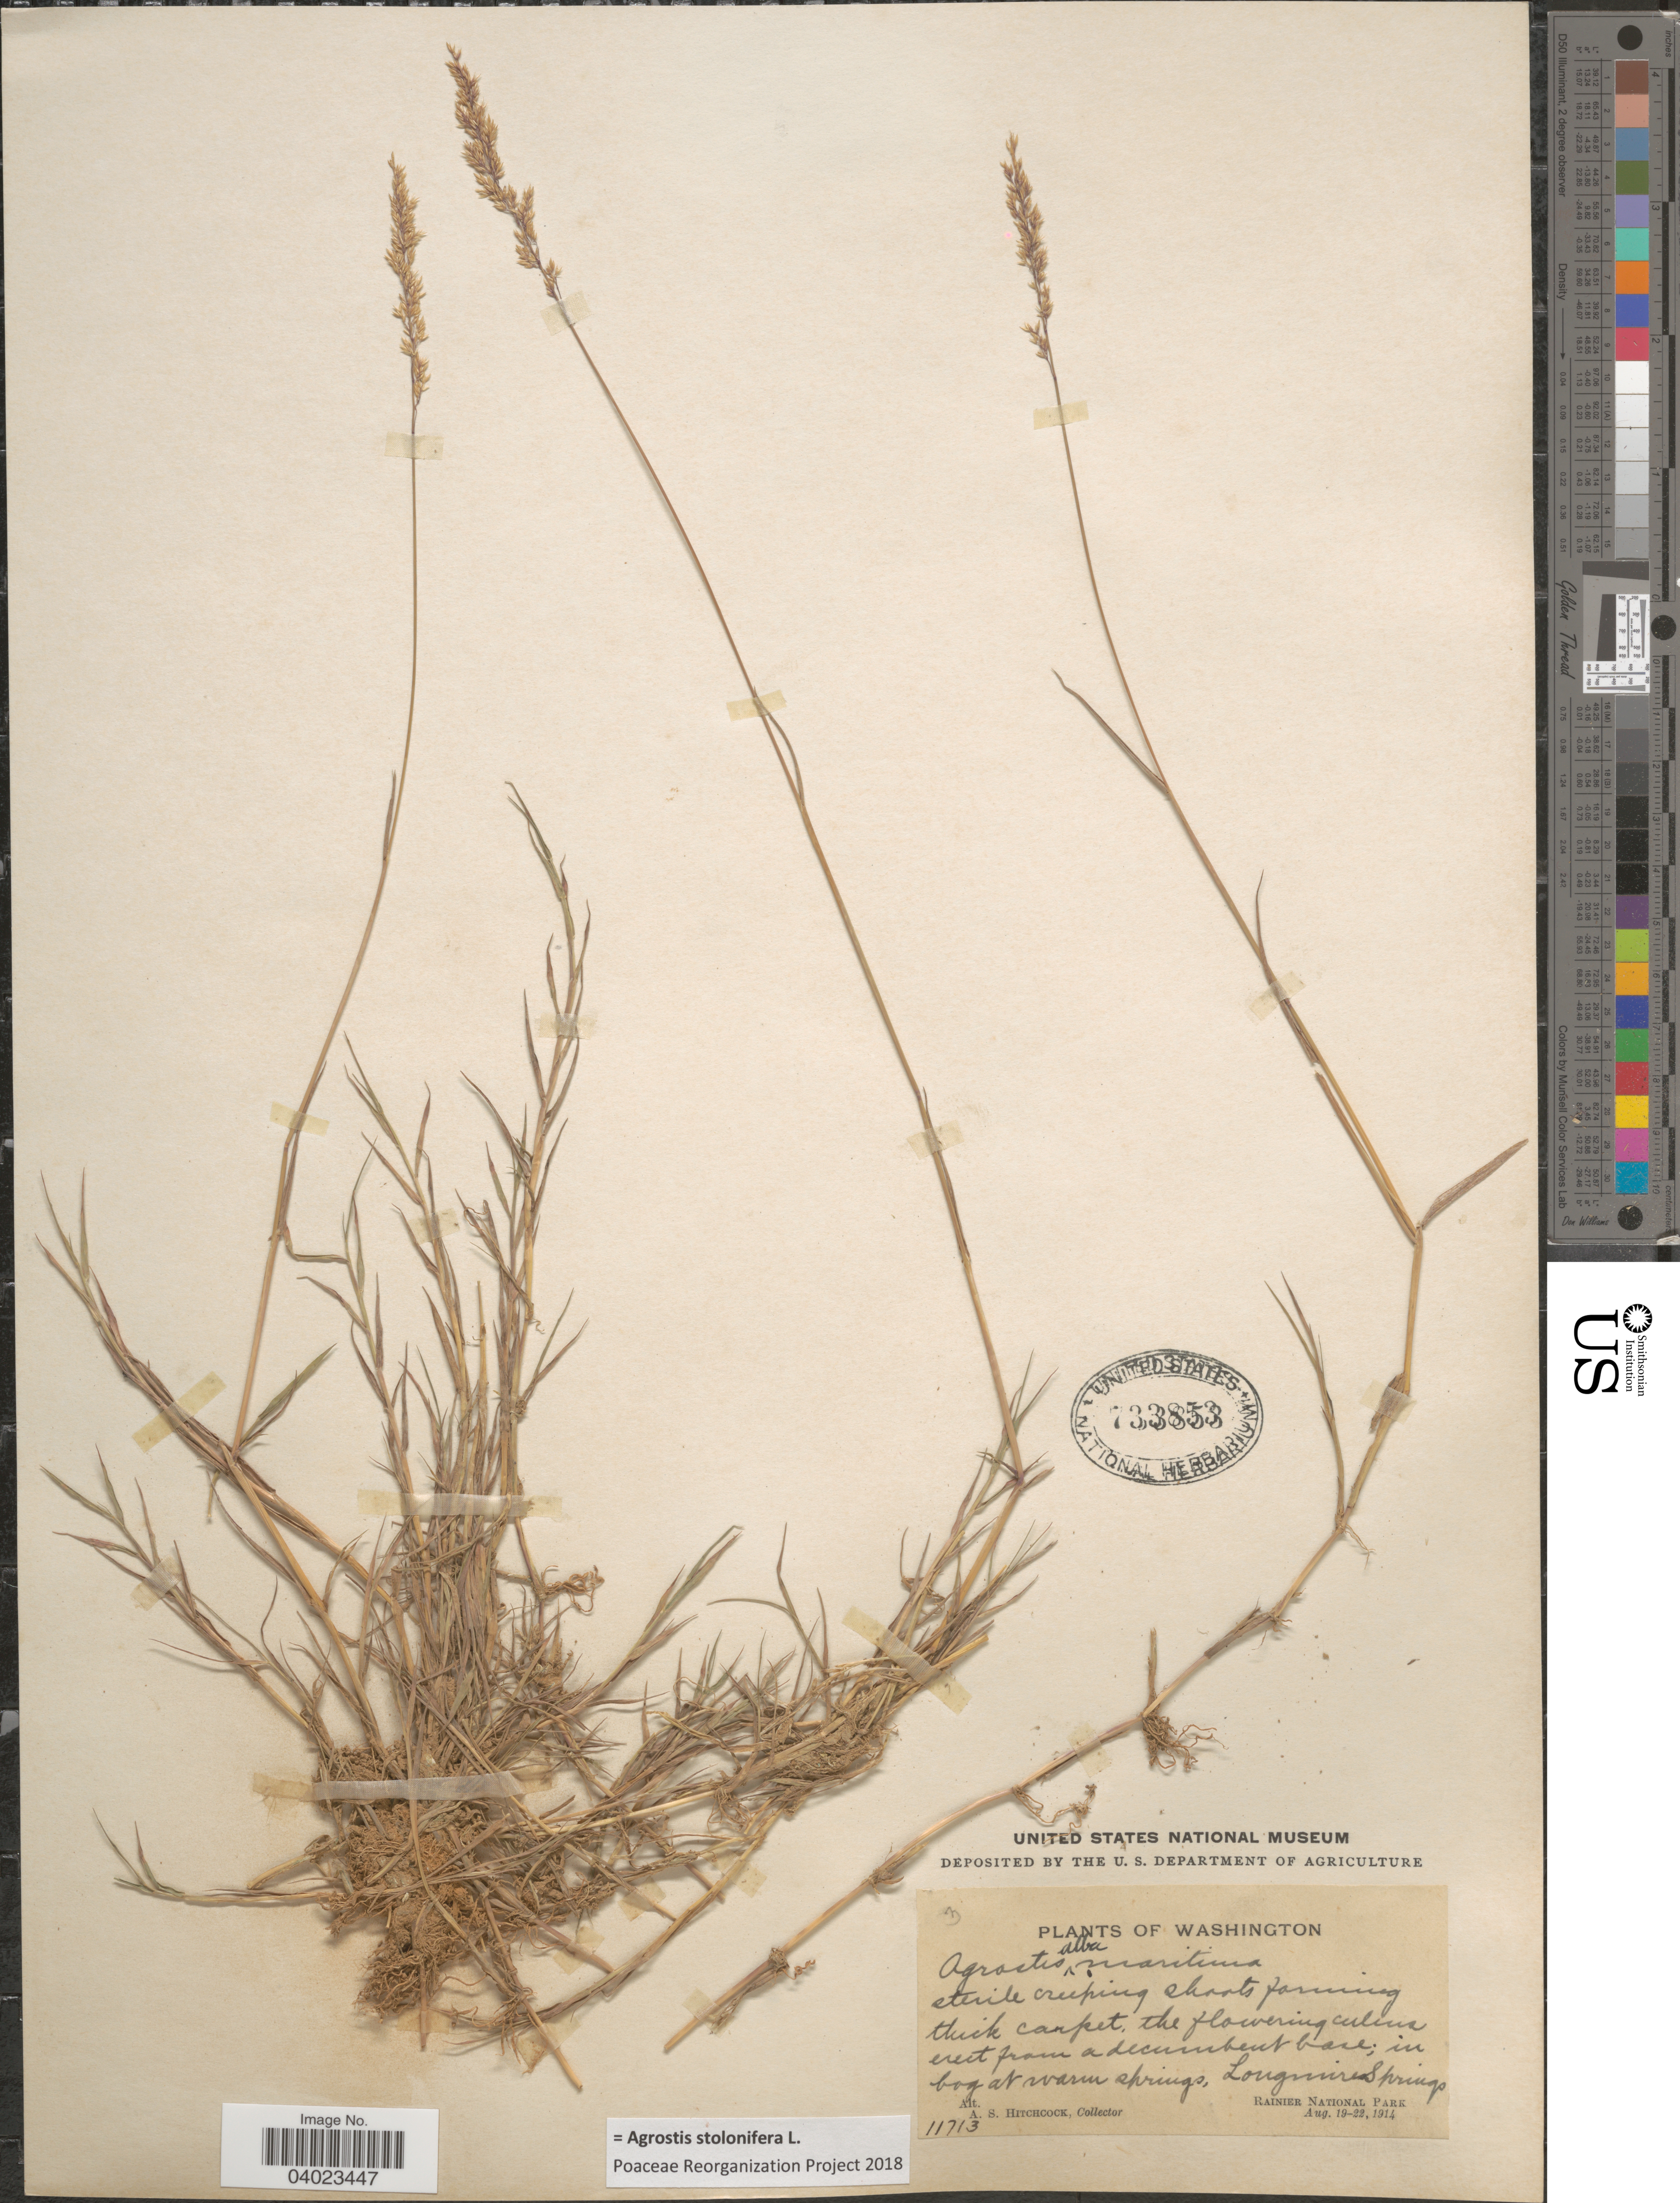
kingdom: Plantae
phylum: Tracheophyta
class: Liliopsida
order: Poales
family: Poaceae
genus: Agrostis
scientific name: Agrostis stolonifera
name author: L.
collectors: A. S. Hitchcock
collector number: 11713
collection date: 1914-08-19/1914-08-22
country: United States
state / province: Washington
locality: At warm springs, Longmire Springs. Rainier National Park.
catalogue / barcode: US 733853